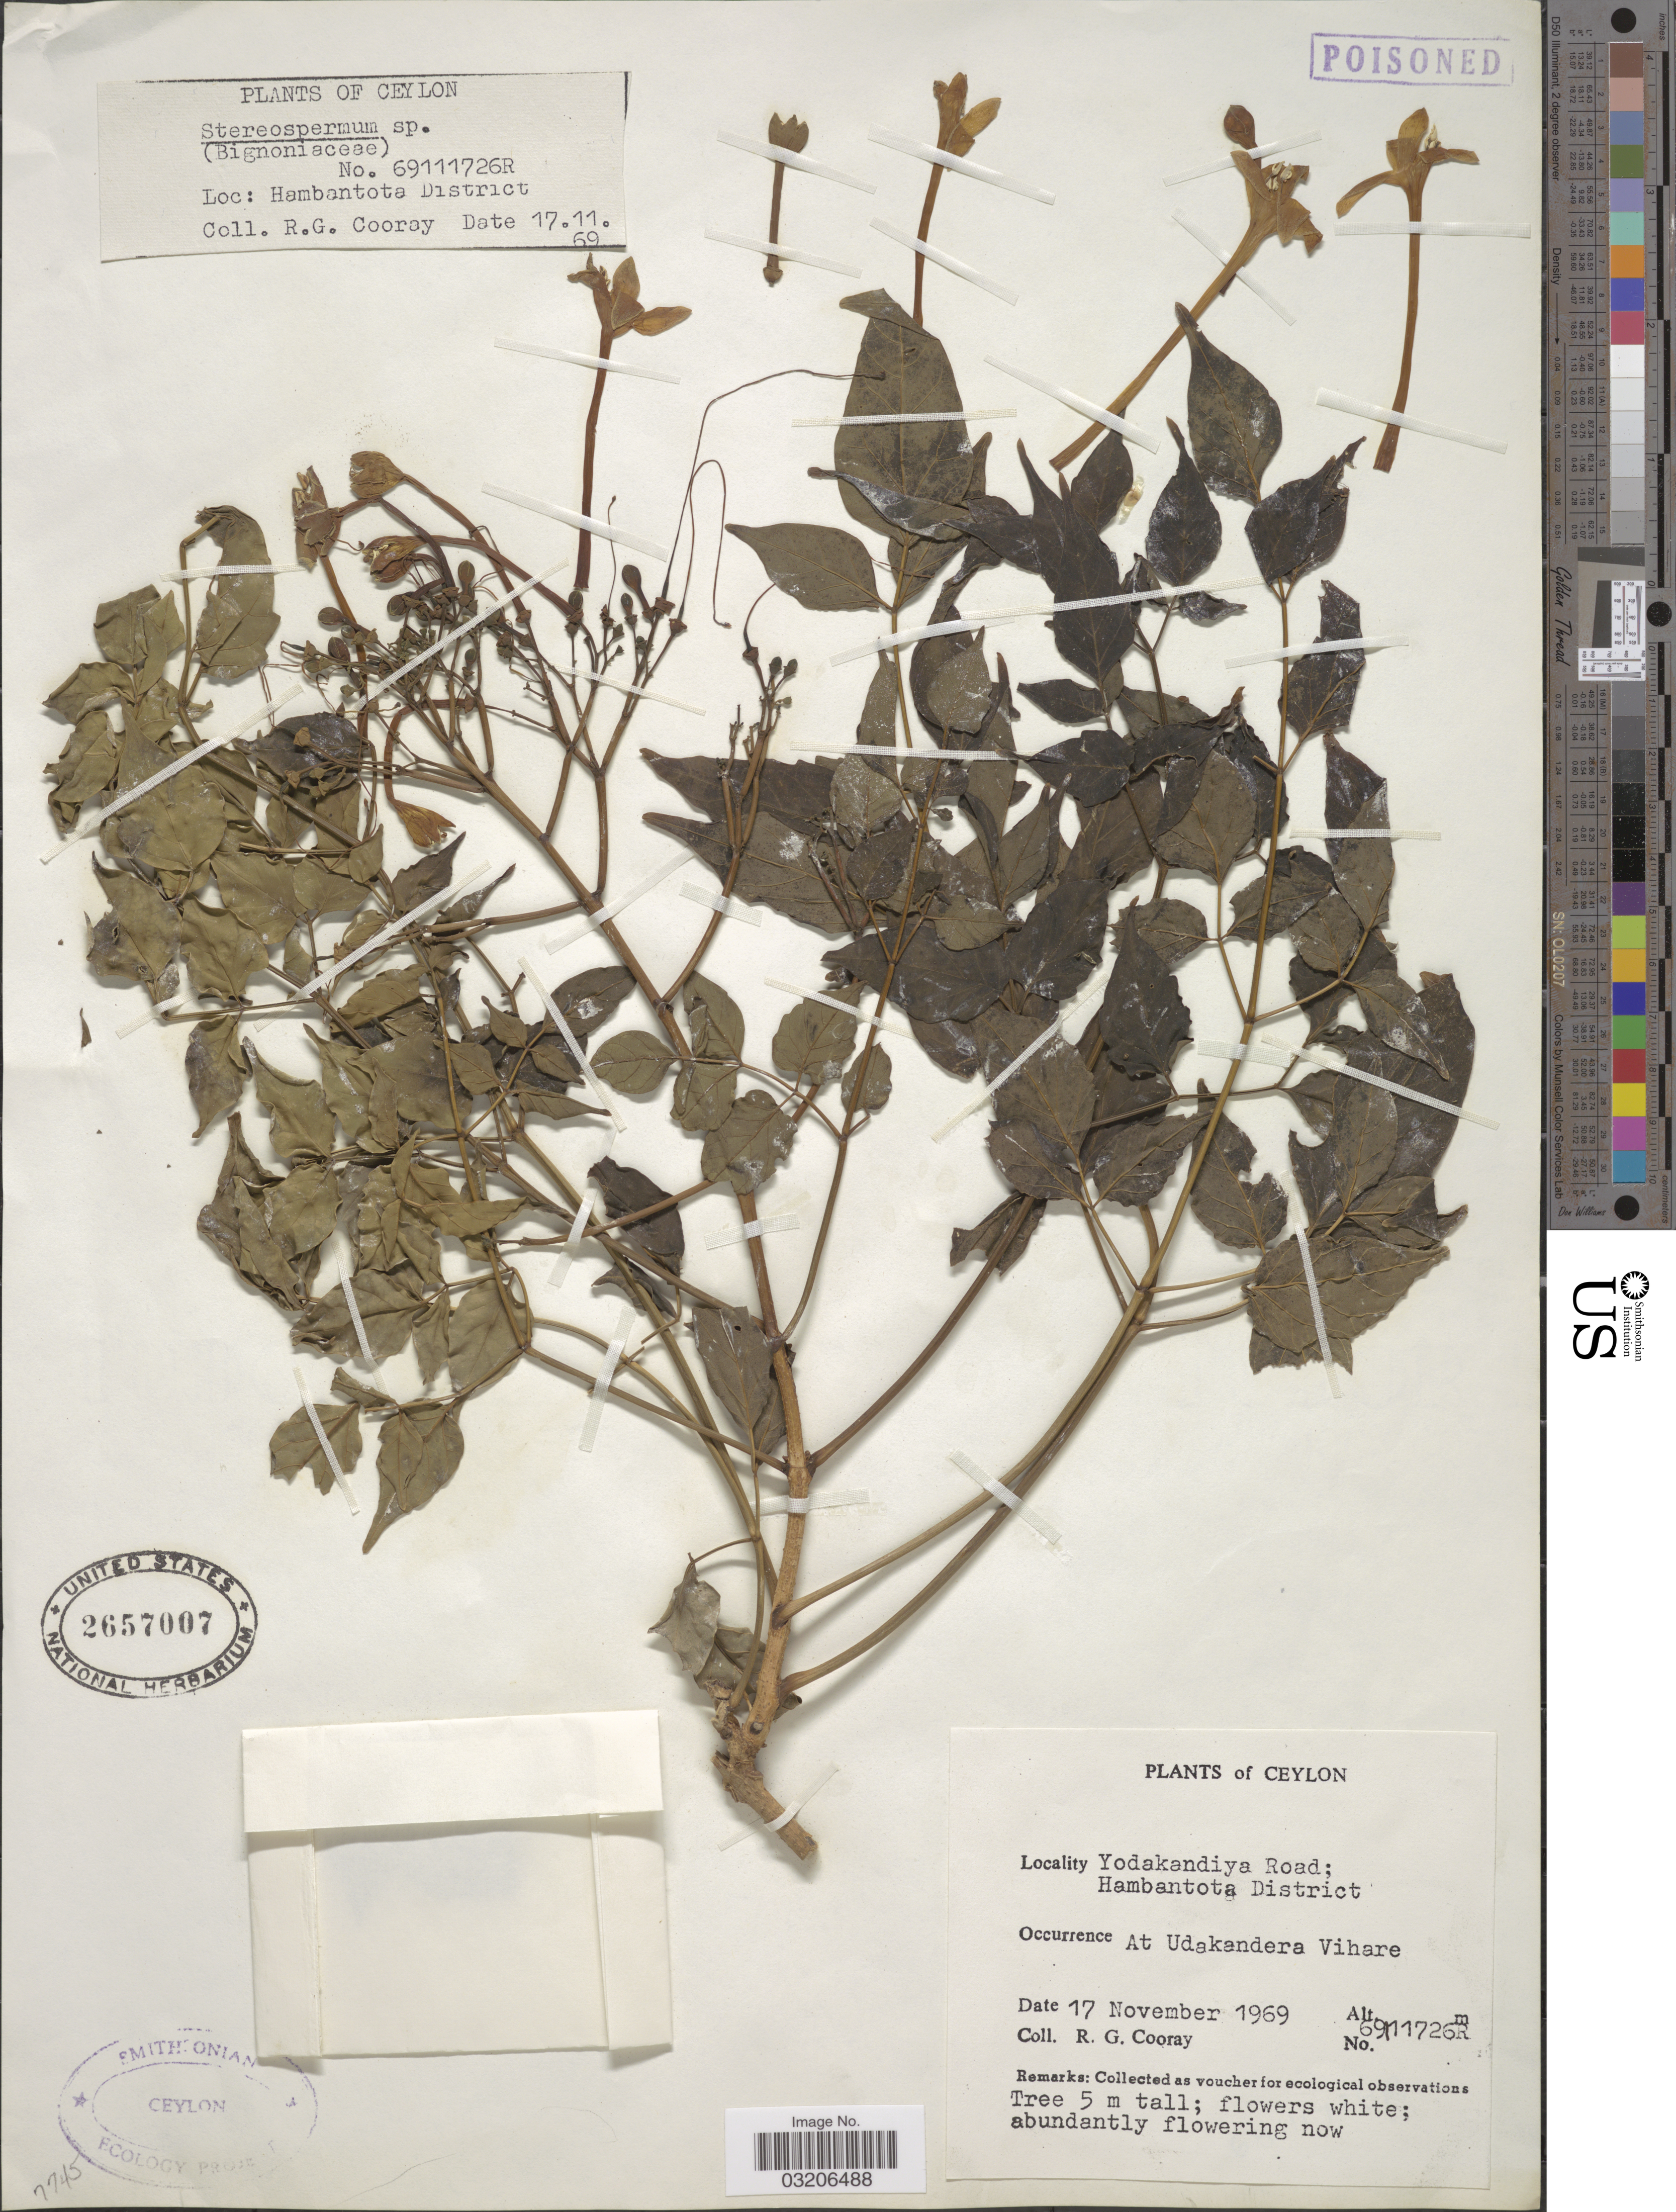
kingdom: Plantae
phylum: Tracheophyta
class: Magnoliopsida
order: Lamiales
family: Bignoniaceae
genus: Stereospermum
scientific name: Stereospermum sp.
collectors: R. Cooray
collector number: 69111726R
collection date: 1969-11-17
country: Sri Lanka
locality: Ceylon. Yodakandiya Road; Hambantota District. At Udakandera Vihare.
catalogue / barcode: US 2657007